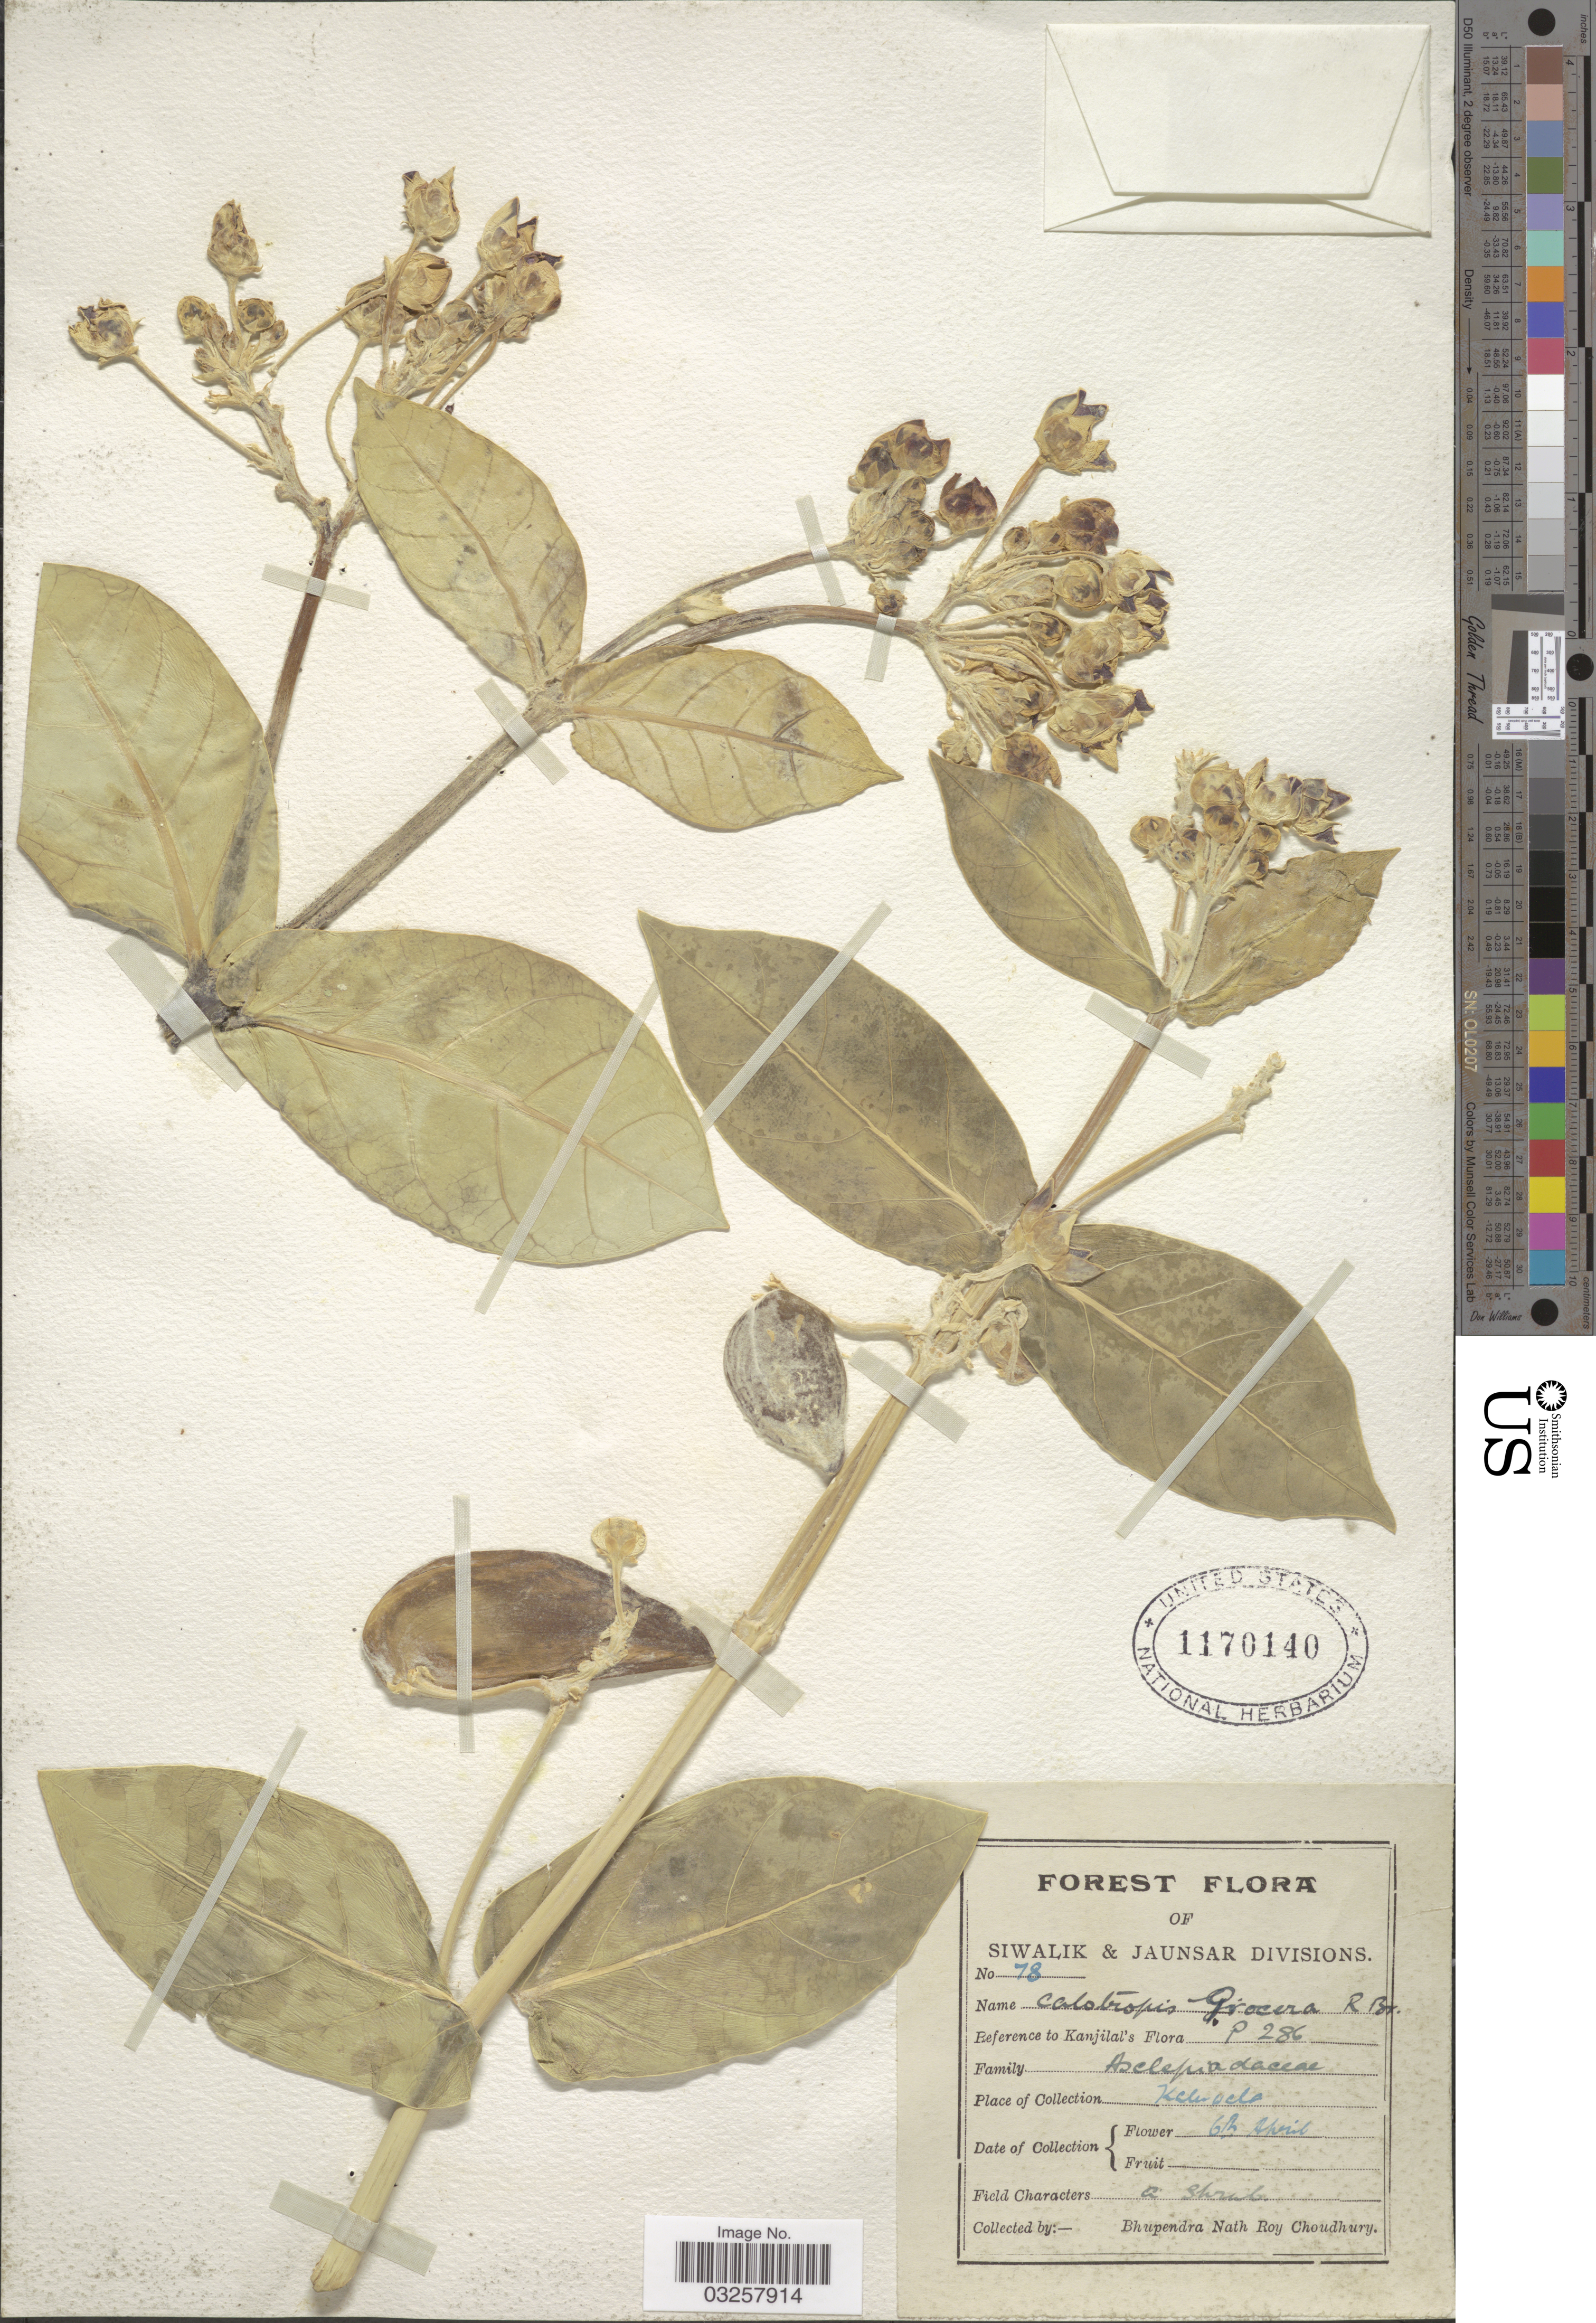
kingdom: Plantae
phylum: Tracheophyta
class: Magnoliopsida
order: Gentianales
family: Apocynaceae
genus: Calotropis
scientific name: Calotropis procera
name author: (Aiton) W.T. Aiton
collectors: B. Choudhury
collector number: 78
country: India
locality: Siwalik & Jaunsar Divisions. Kelerwela [interpreted].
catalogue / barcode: US 1170140